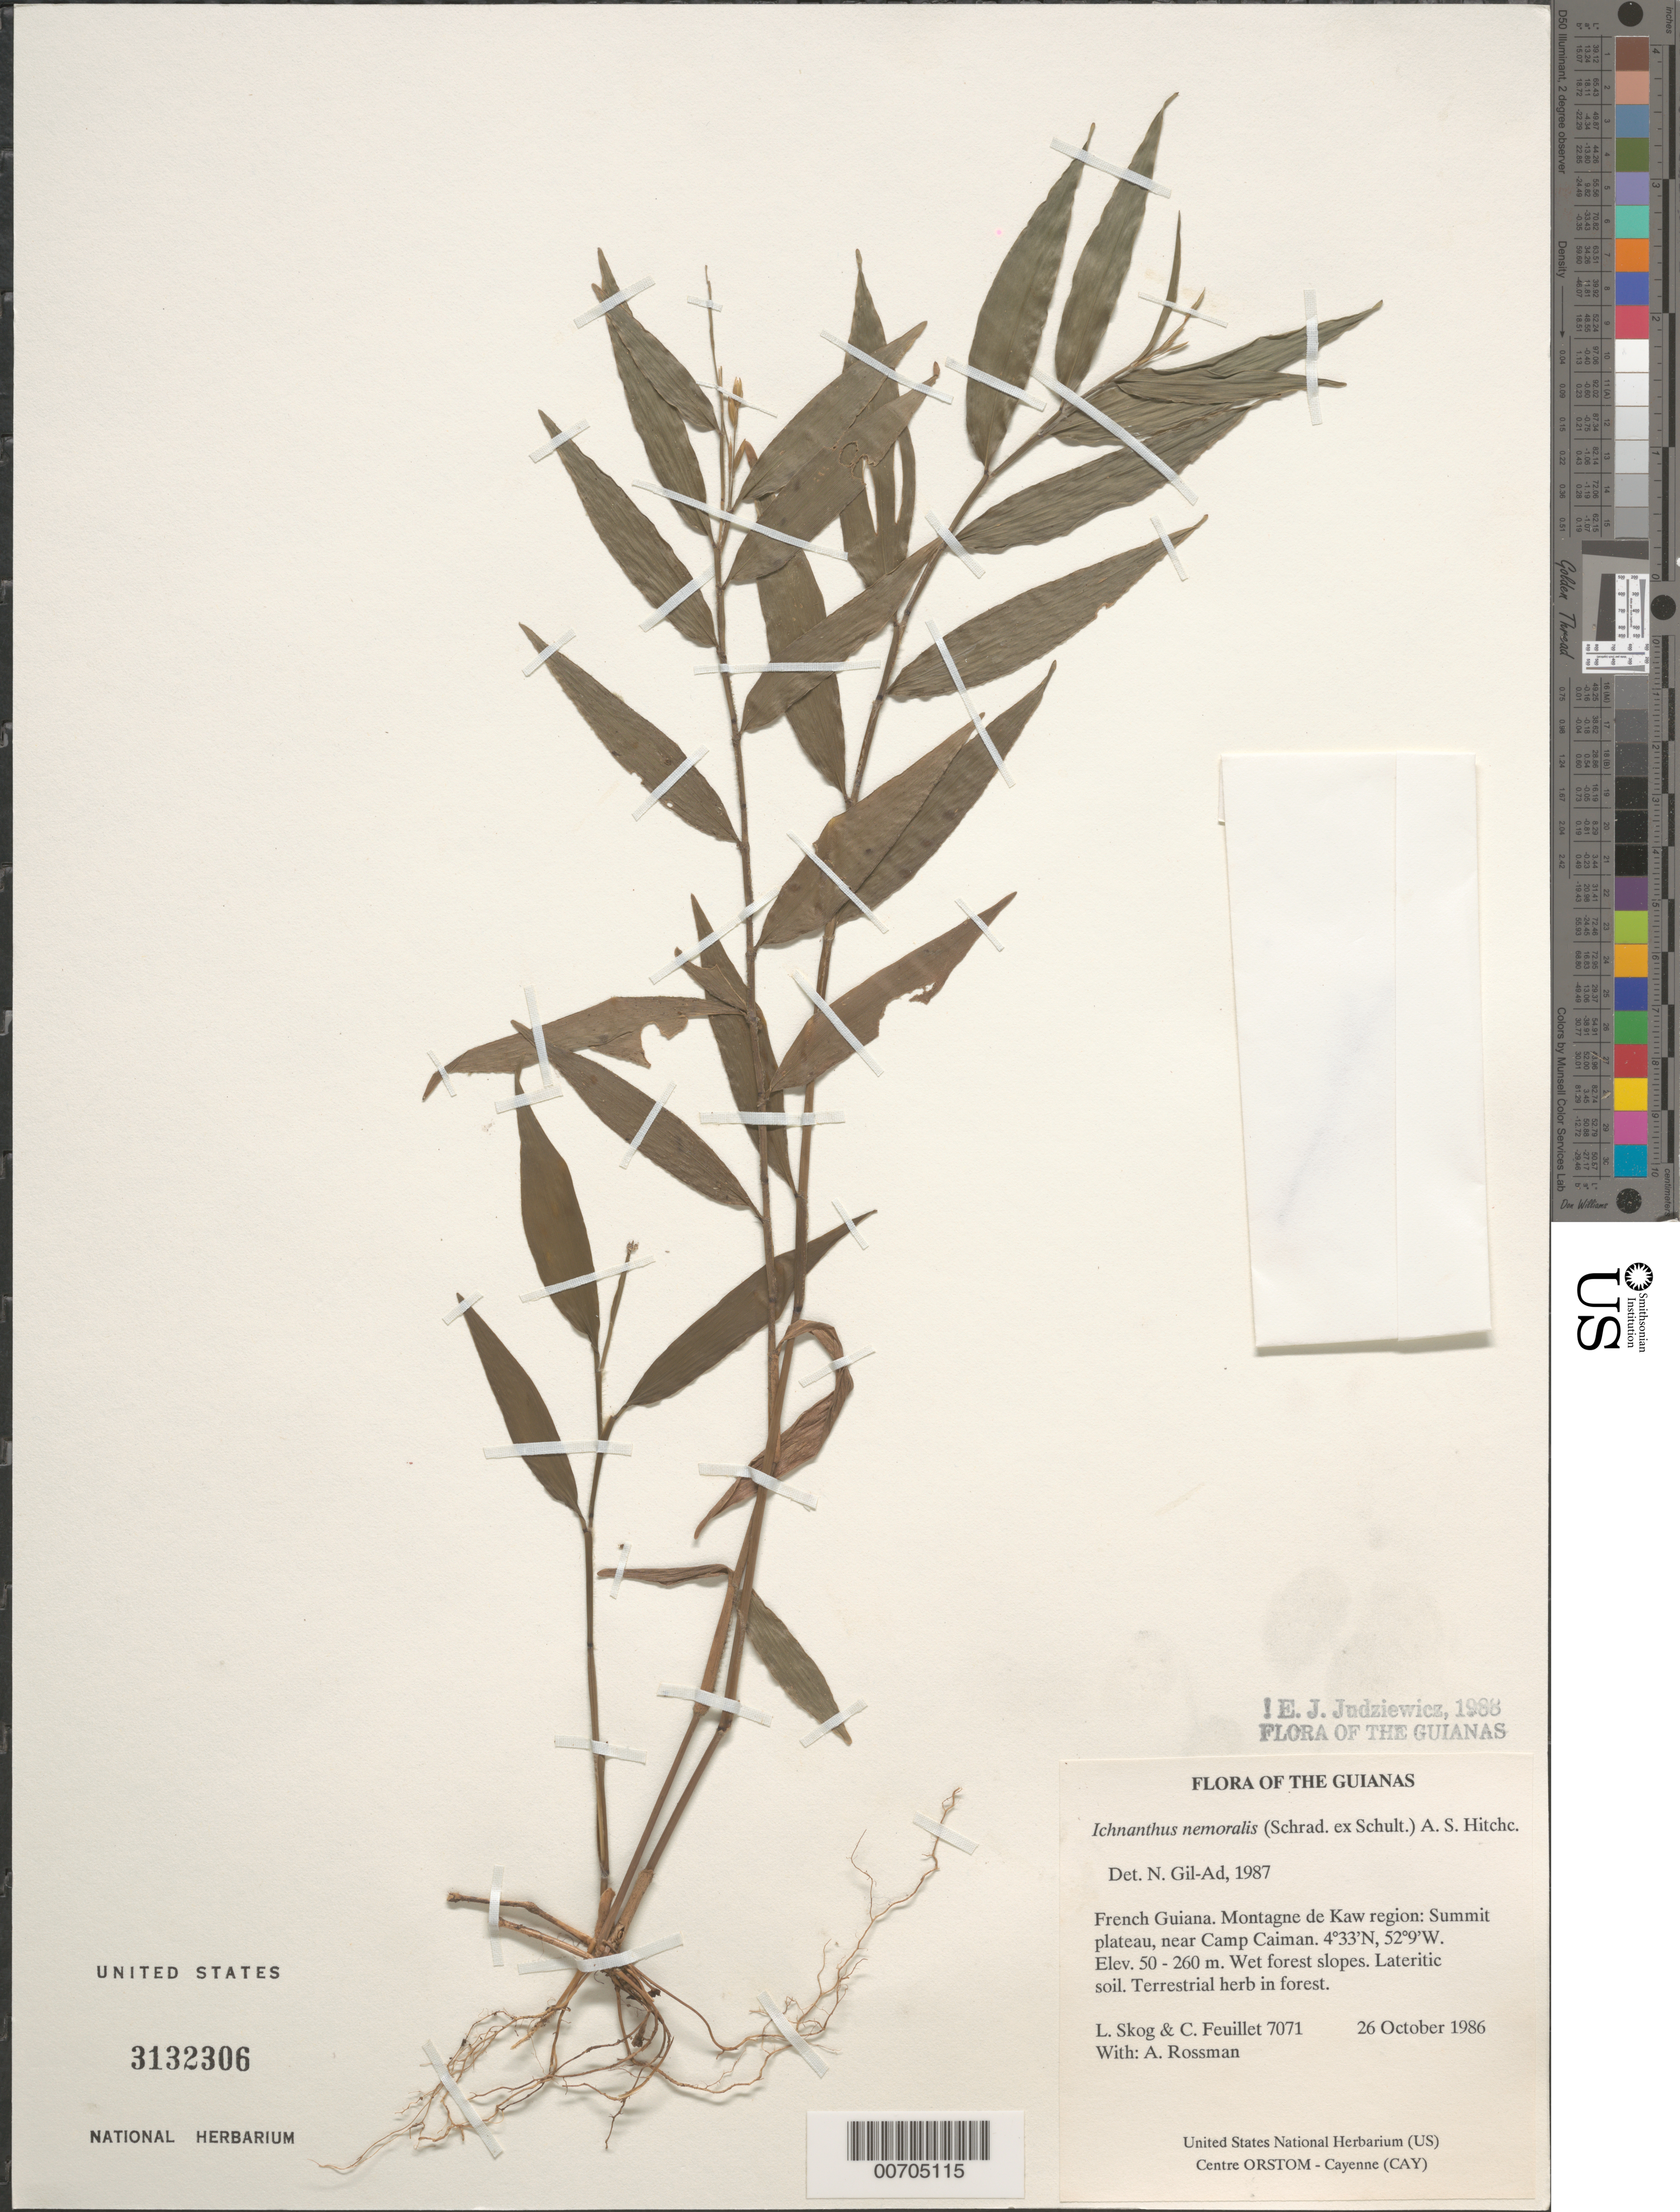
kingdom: Plantae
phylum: Tracheophyta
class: Liliopsida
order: Poales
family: Poaceae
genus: Ichnanthus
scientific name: Ichnanthus nemoralis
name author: (Schrad.) Hitchc. & Chase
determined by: Judziewicz, E. J.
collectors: L. E. Skog, C. Feuillet & A. Rossman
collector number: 7071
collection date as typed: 26 October 1986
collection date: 1986-10-26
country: French Guiana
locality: Montagne de Kaw. Summit plateau, near Camp Caiman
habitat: Wet forest slopes. Lateritic soil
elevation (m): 50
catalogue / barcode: US 3132306